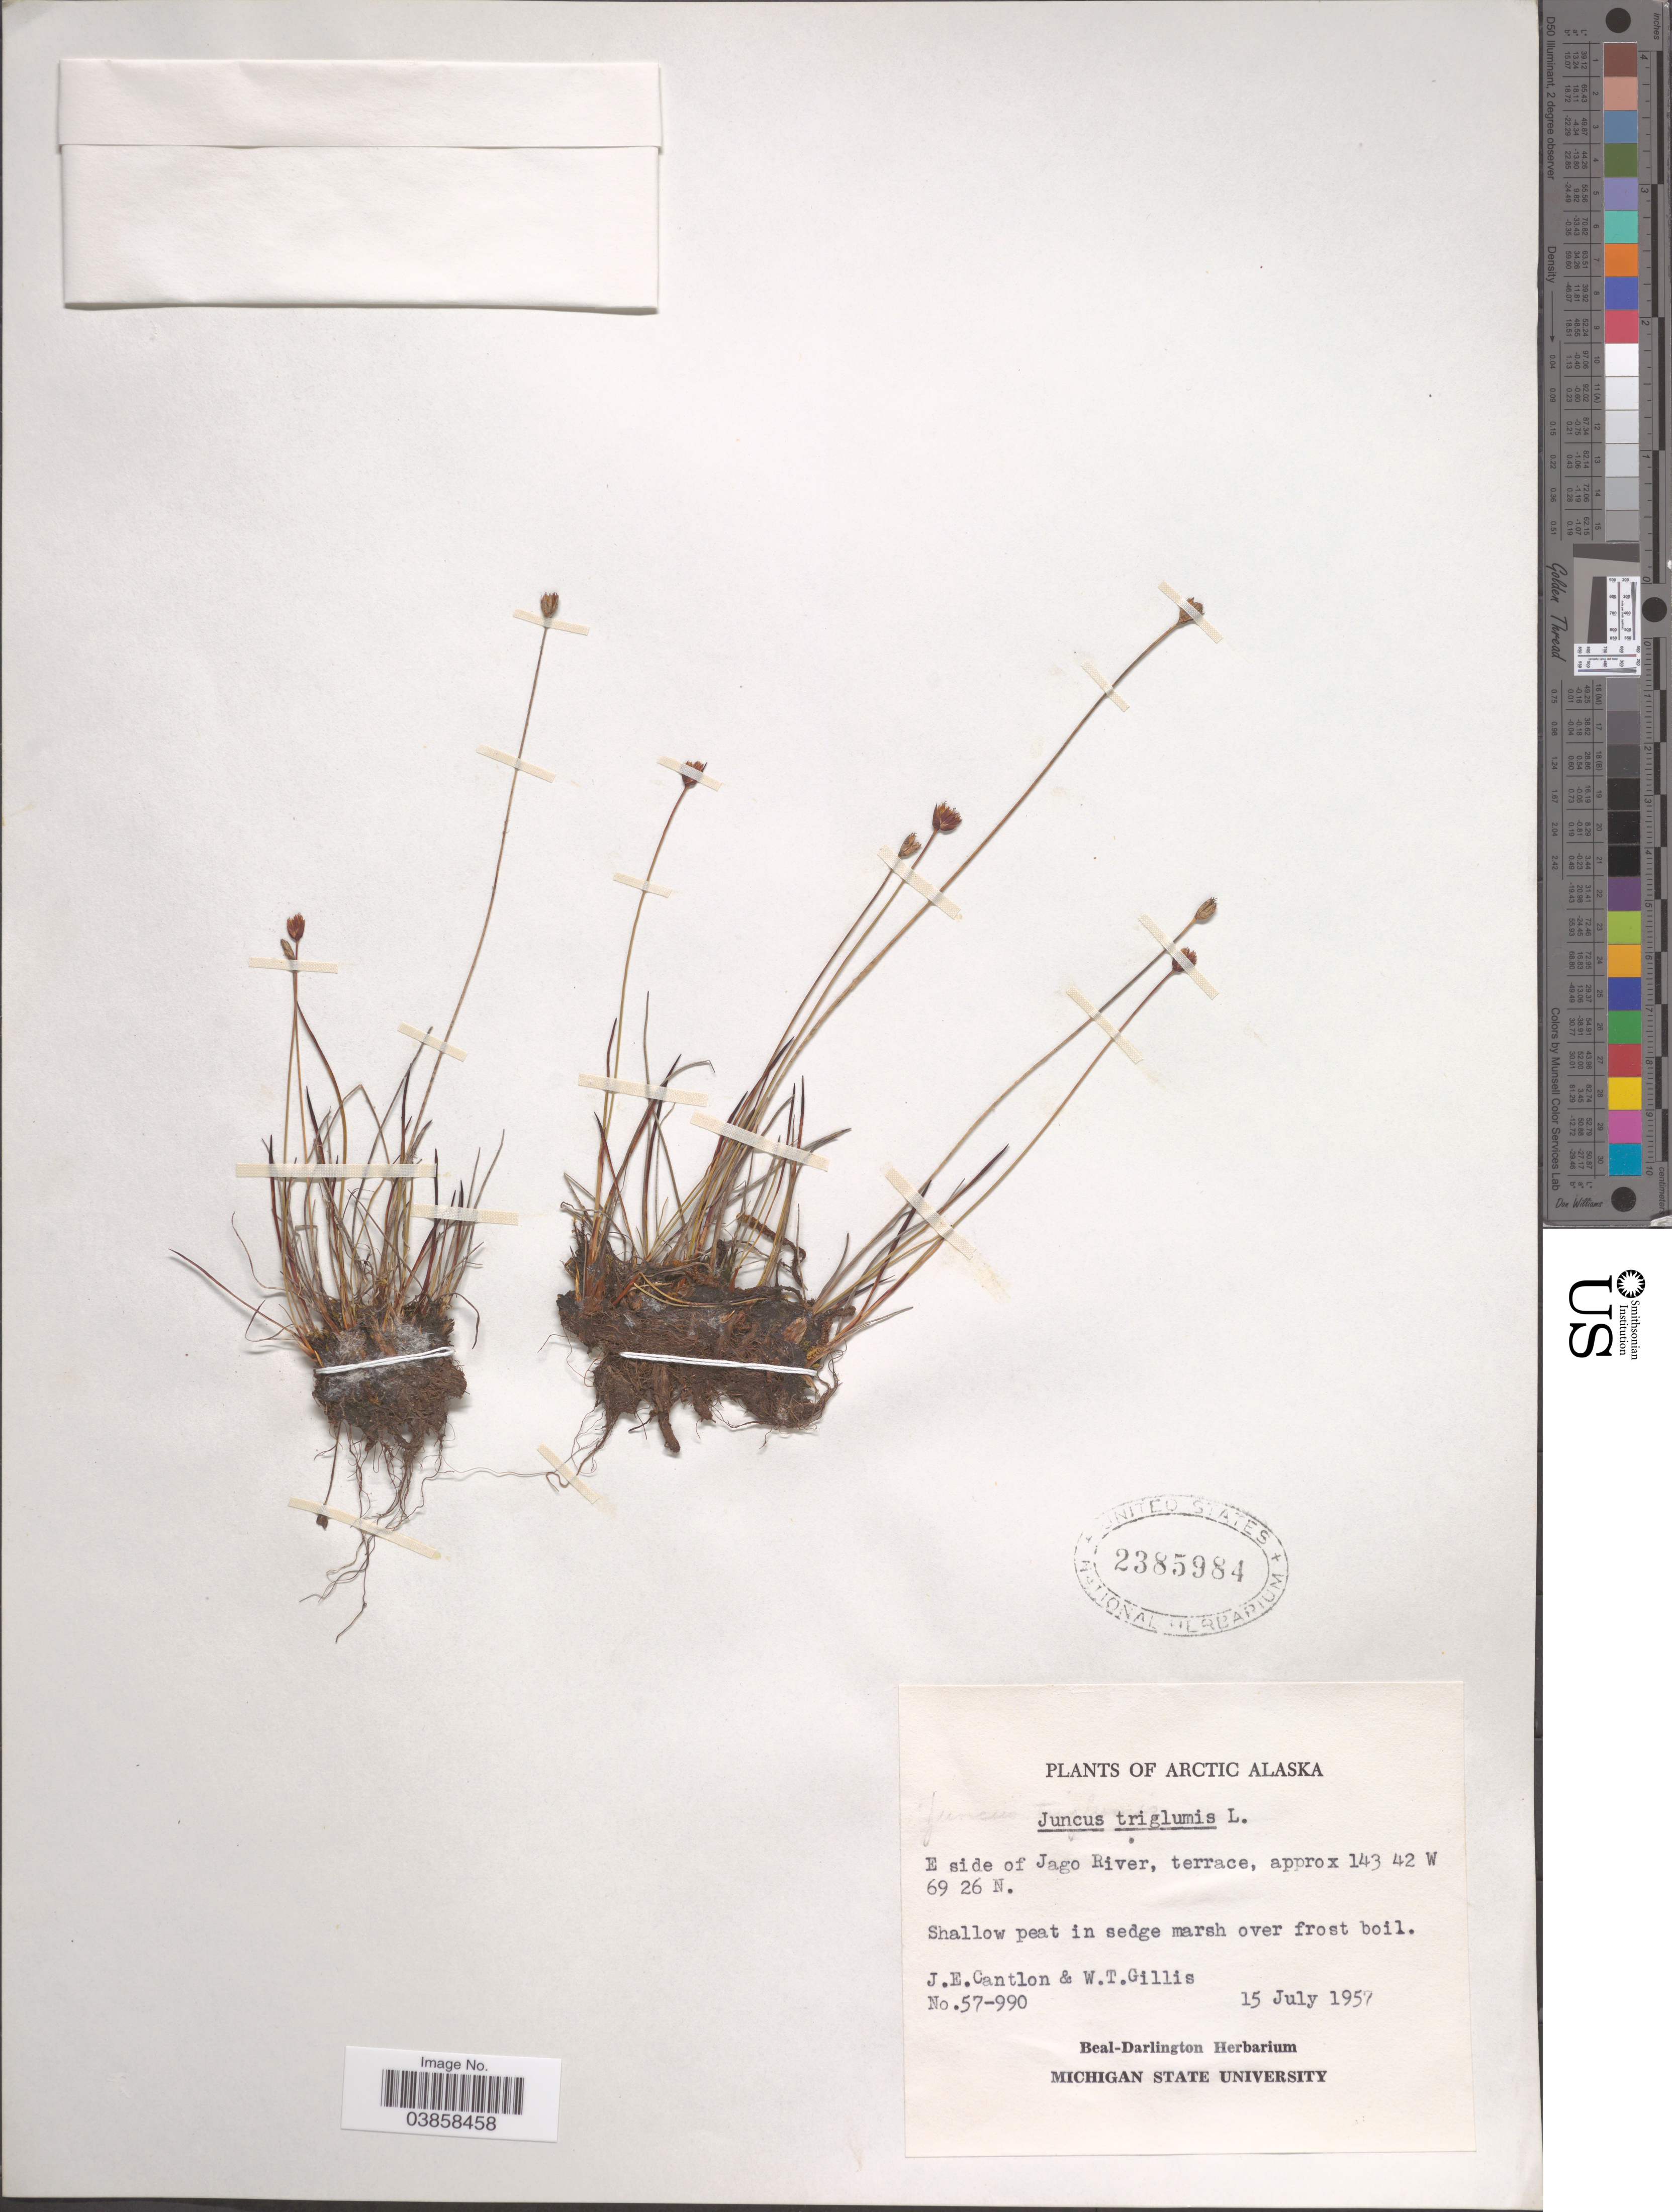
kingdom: Plantae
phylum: Tracheophyta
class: Liliopsida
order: Poales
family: Juncaceae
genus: Juncus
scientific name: Juncus triglumis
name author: L.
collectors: J. Cantlon & W. T. Gillis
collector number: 57-990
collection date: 1957-07-15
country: United States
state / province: Alaska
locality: Arctic Alaska. E side of Jago River, terrace.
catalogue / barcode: US 2385984